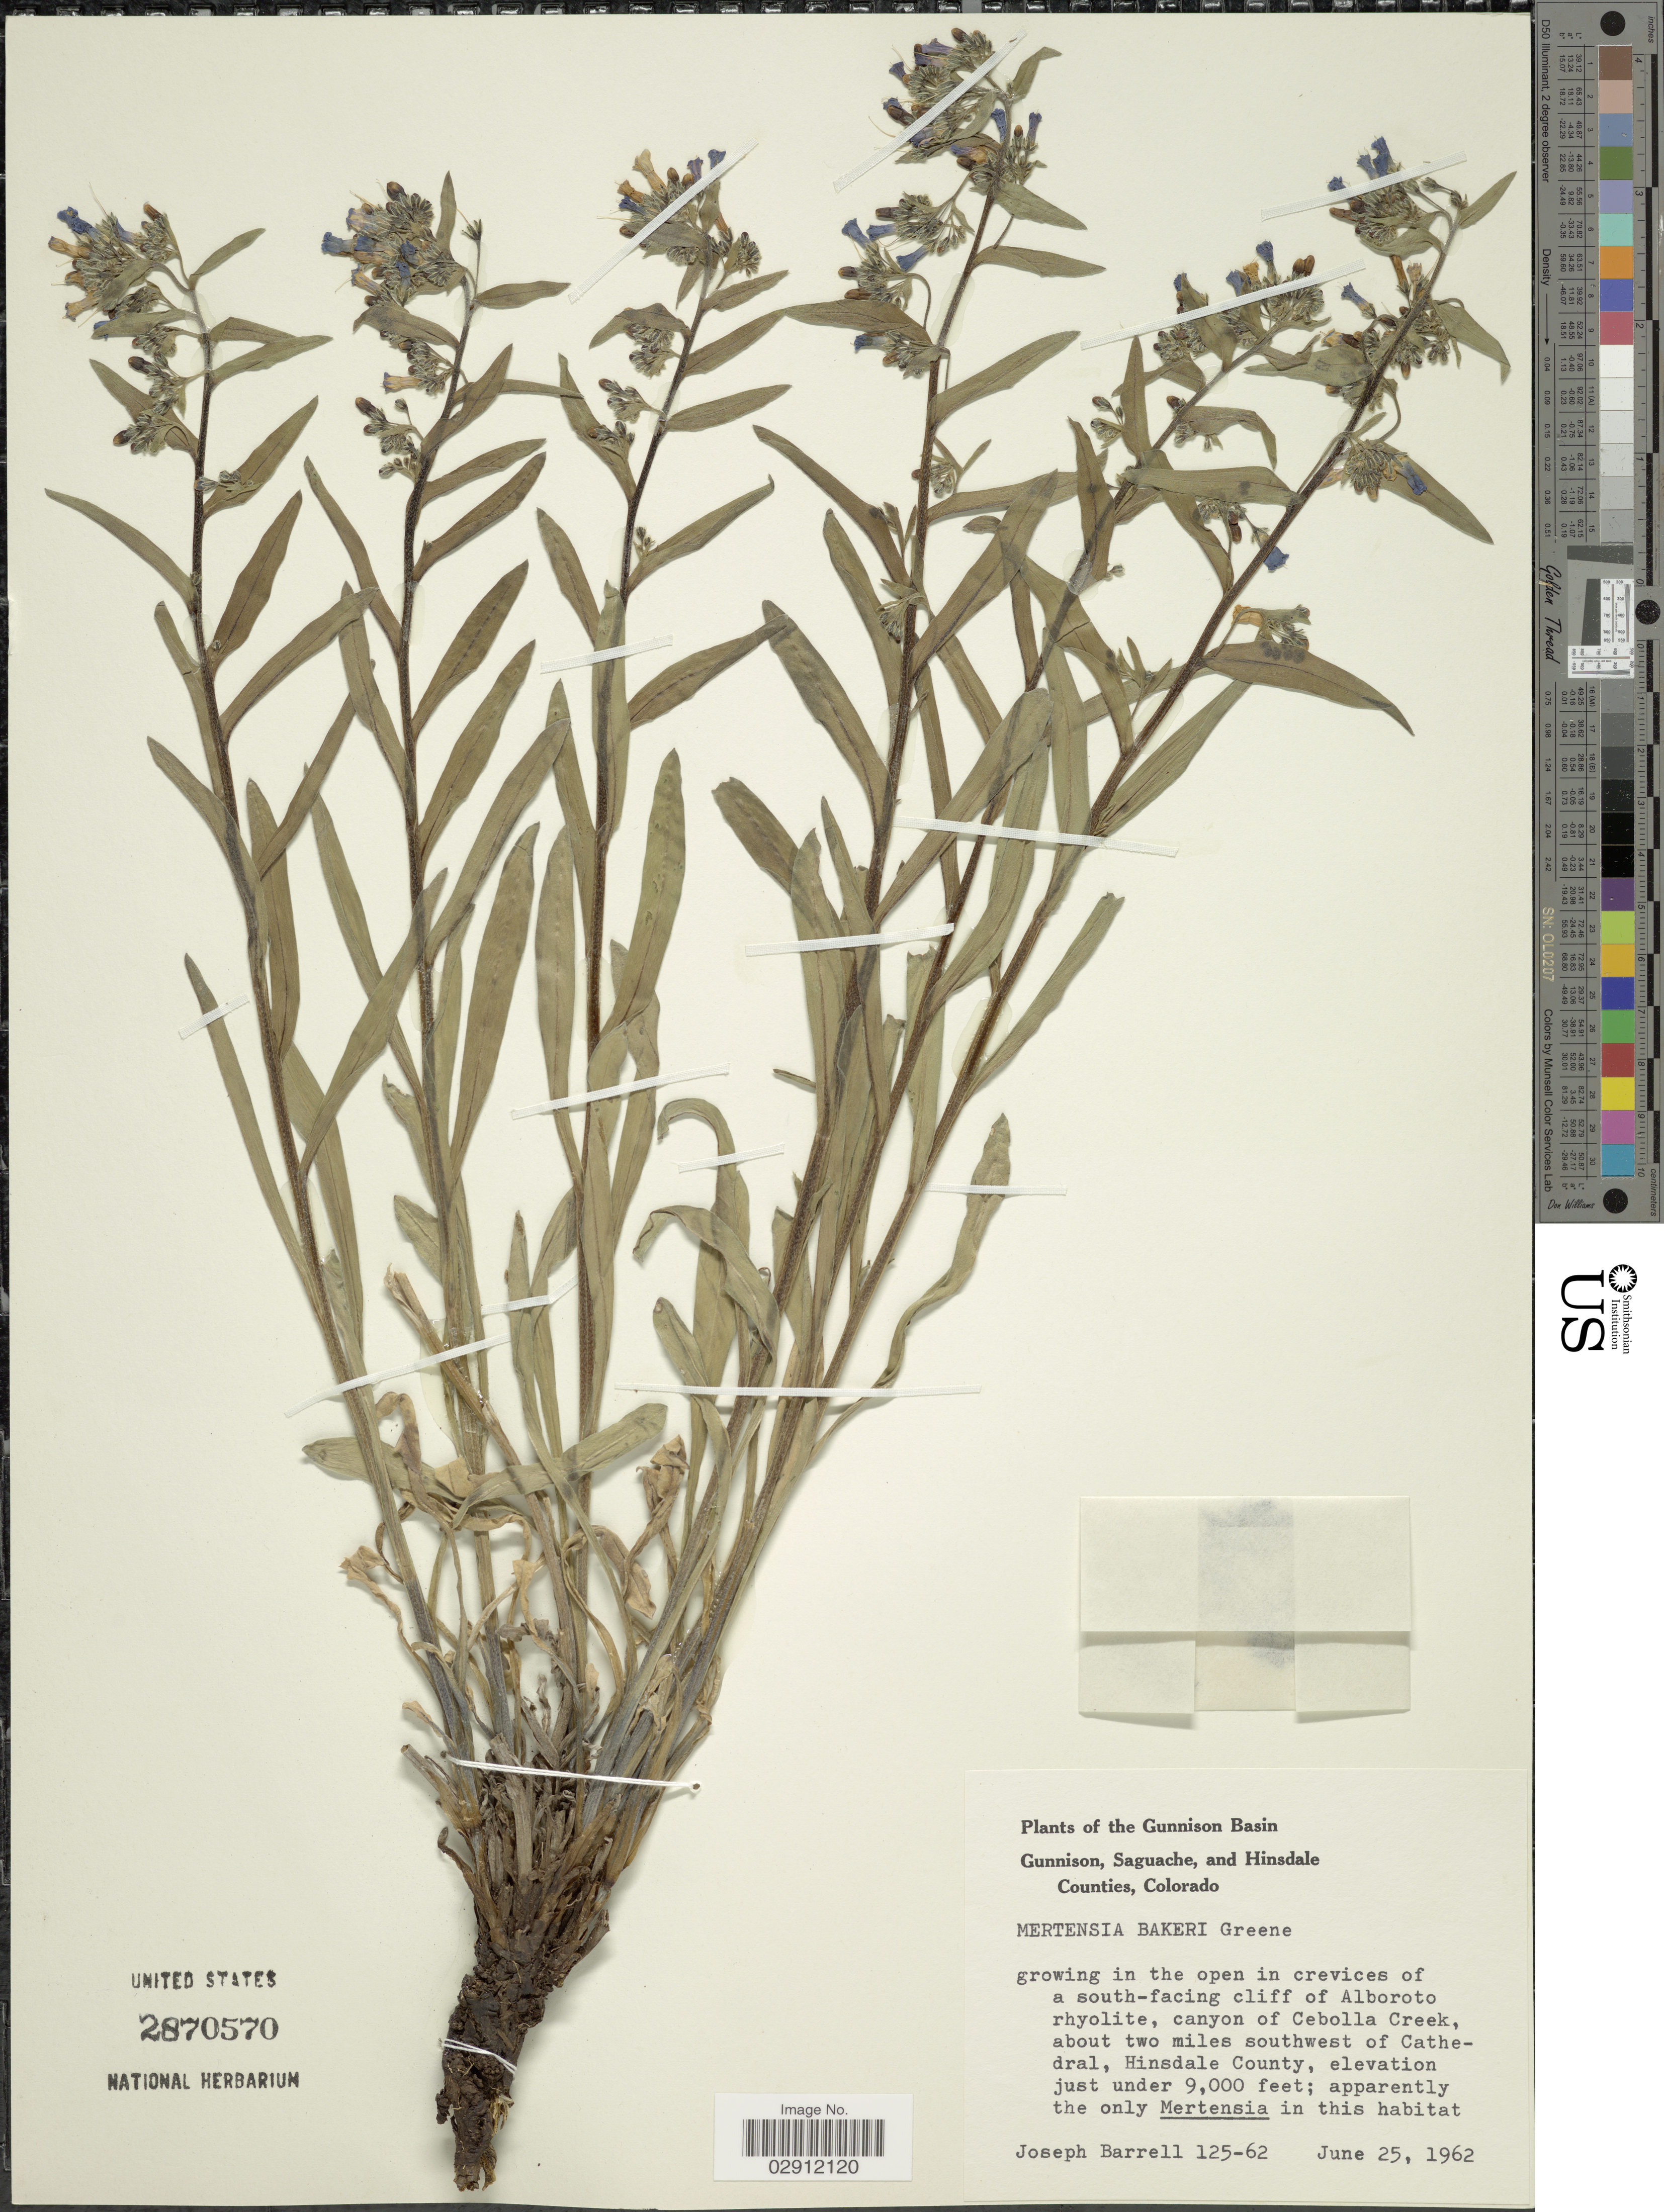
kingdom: Plantae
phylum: Tracheophyta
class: Magnoliopsida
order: Boraginales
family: Boraginaceae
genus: Mertensia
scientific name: Mertensia bakeri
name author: Greene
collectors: J. Barrell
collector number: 125-62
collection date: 1962-06-25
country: United States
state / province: Colorado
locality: Gunnison Basin. South-facing cliff of Alboroto rhyolite, canyon of Cebolla Creek, about two miles southwest of Cathedral, Hinsdale County.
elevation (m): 2743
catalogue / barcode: US 2870570